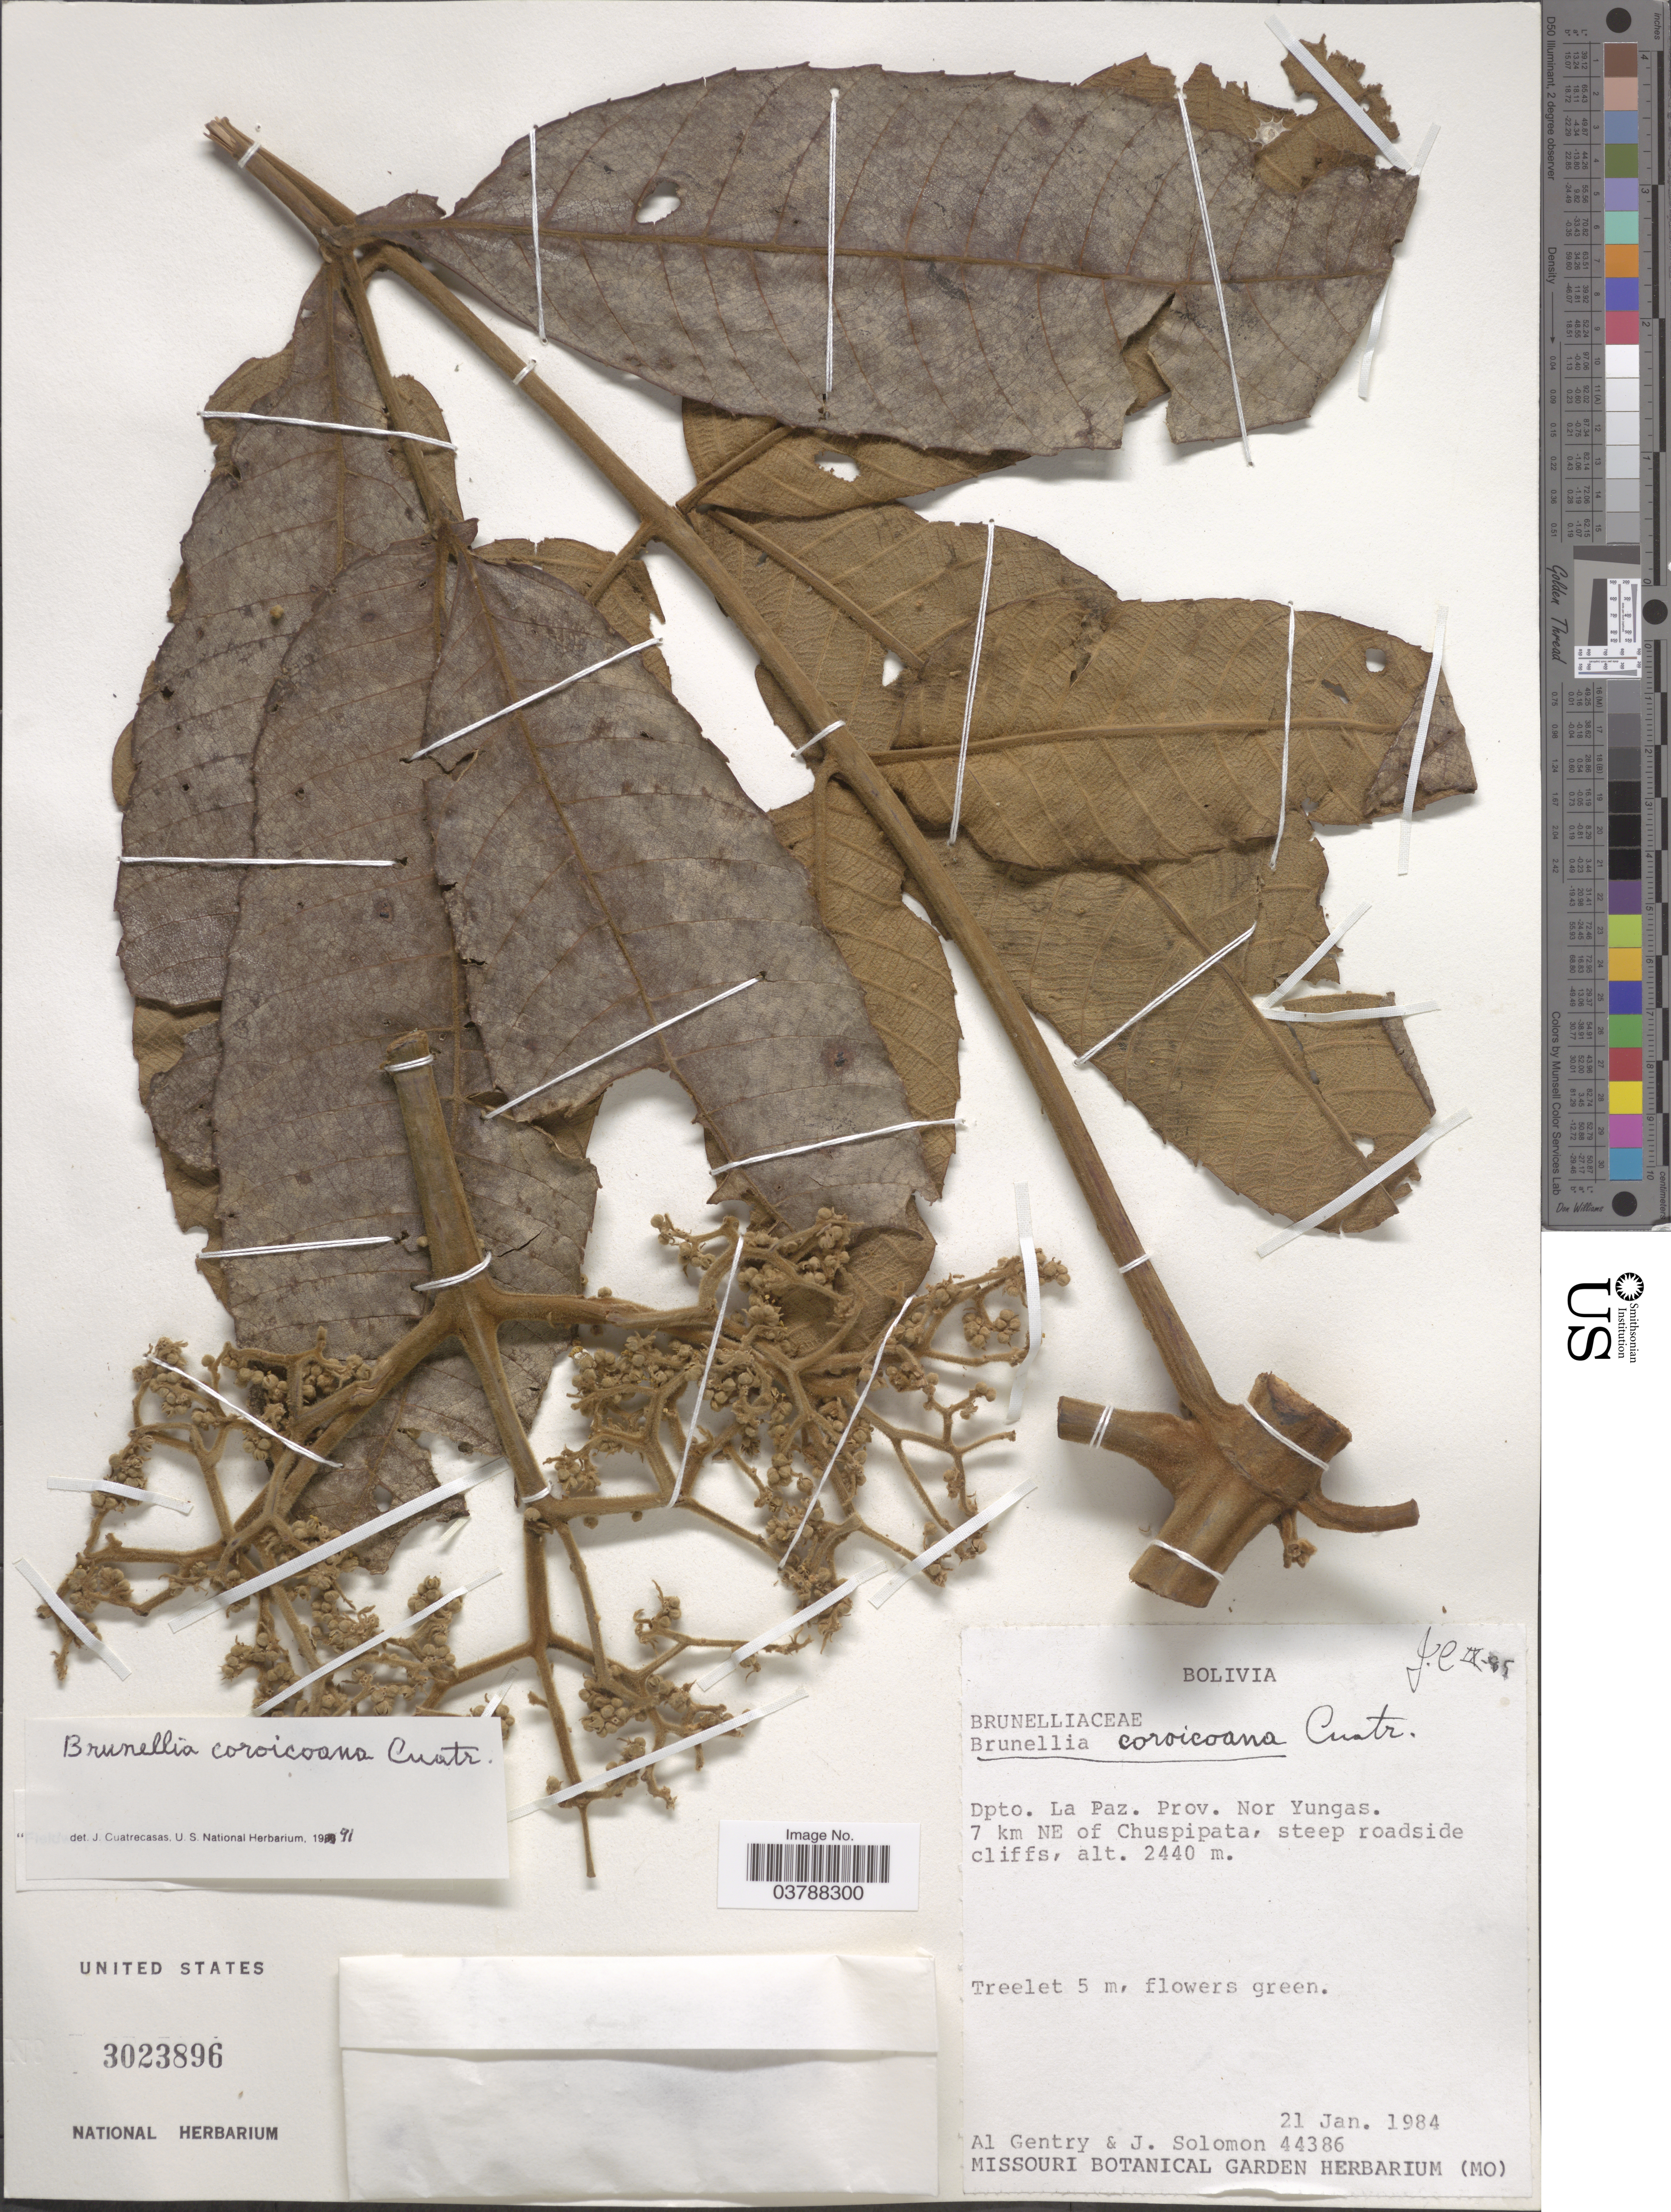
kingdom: Plantae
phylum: Tracheophyta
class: Magnoliopsida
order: Oxalidales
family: Brunelliaceae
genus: Brunellia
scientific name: Brunellia coroicoana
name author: Cuatrec.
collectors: A. H. Gentry & J. Solomon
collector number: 44386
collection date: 1984-01-21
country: Bolivia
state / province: La Paz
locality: Dpto. La Paz. Prov. Nor Yungas. 7 km NE of Chuspipata.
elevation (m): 2440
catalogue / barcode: US 3023896